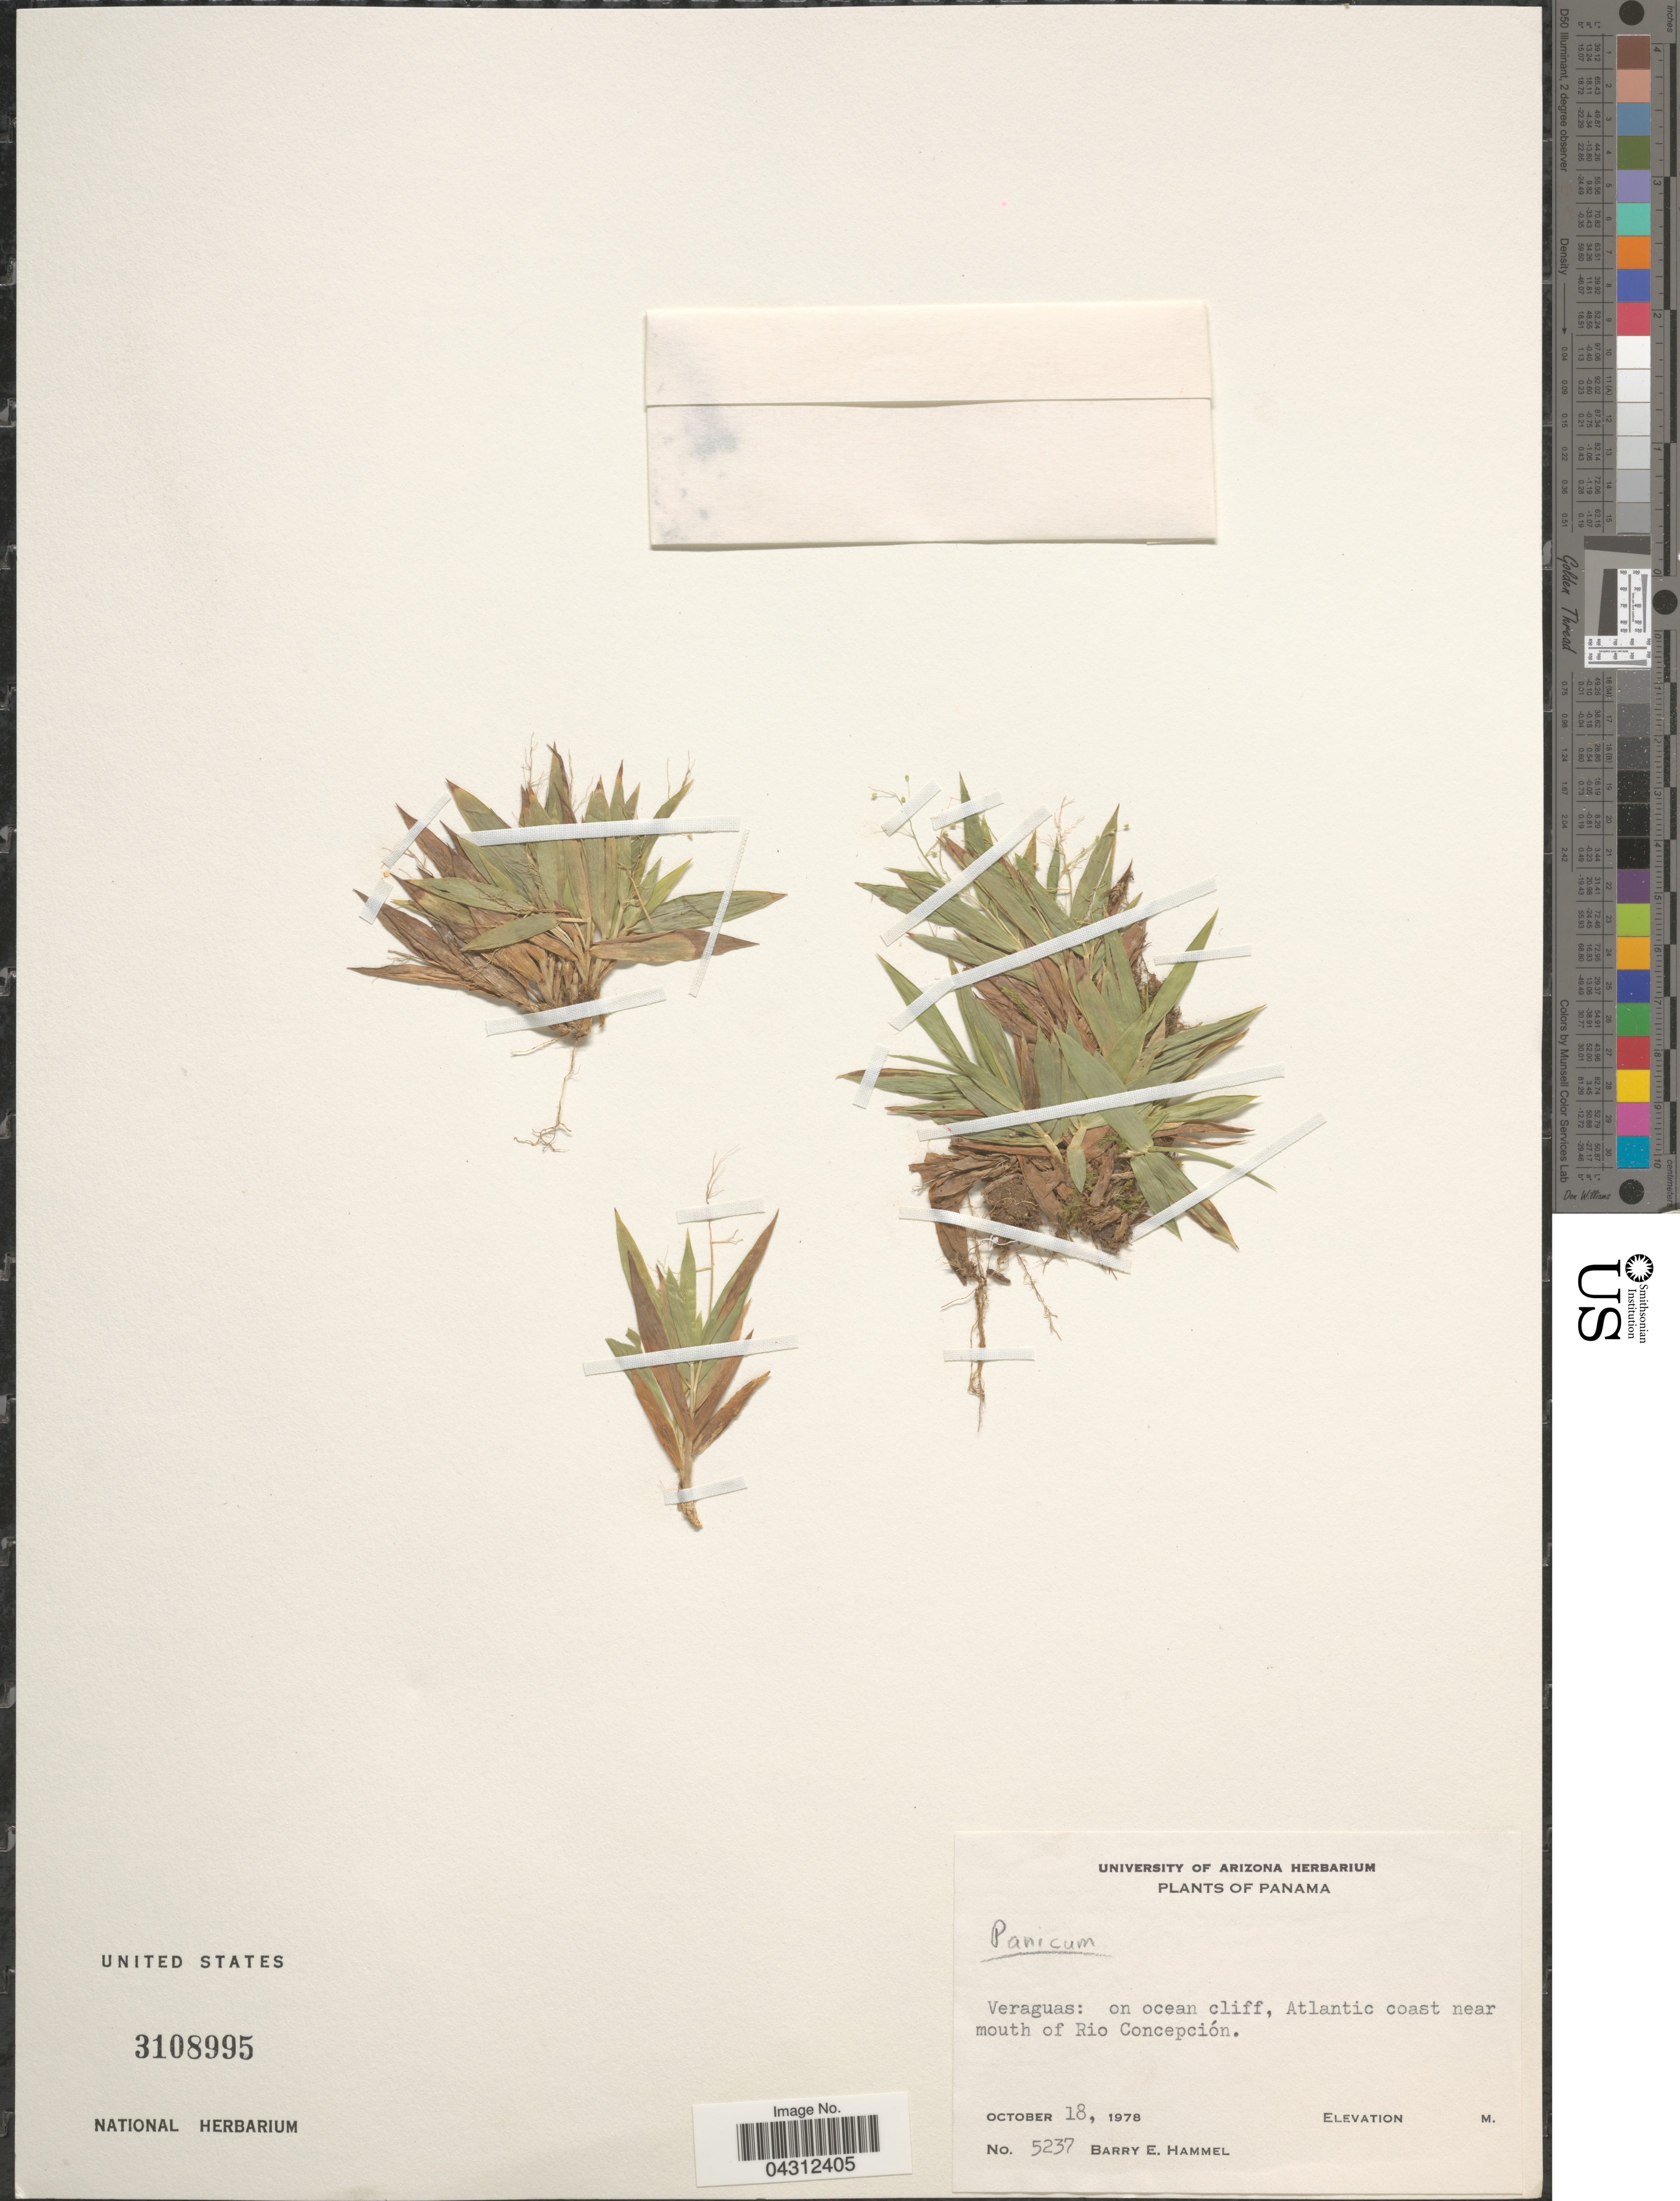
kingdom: Plantae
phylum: Tracheophyta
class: Liliopsida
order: Poales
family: Poaceae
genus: Panicum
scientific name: Panicum sp.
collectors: B. Hammel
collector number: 5237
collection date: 1978-10-18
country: Panama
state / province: Veraguas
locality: On ocean cliff, Atlantic coast near mouth of Rio Concepción.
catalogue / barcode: US 3108995